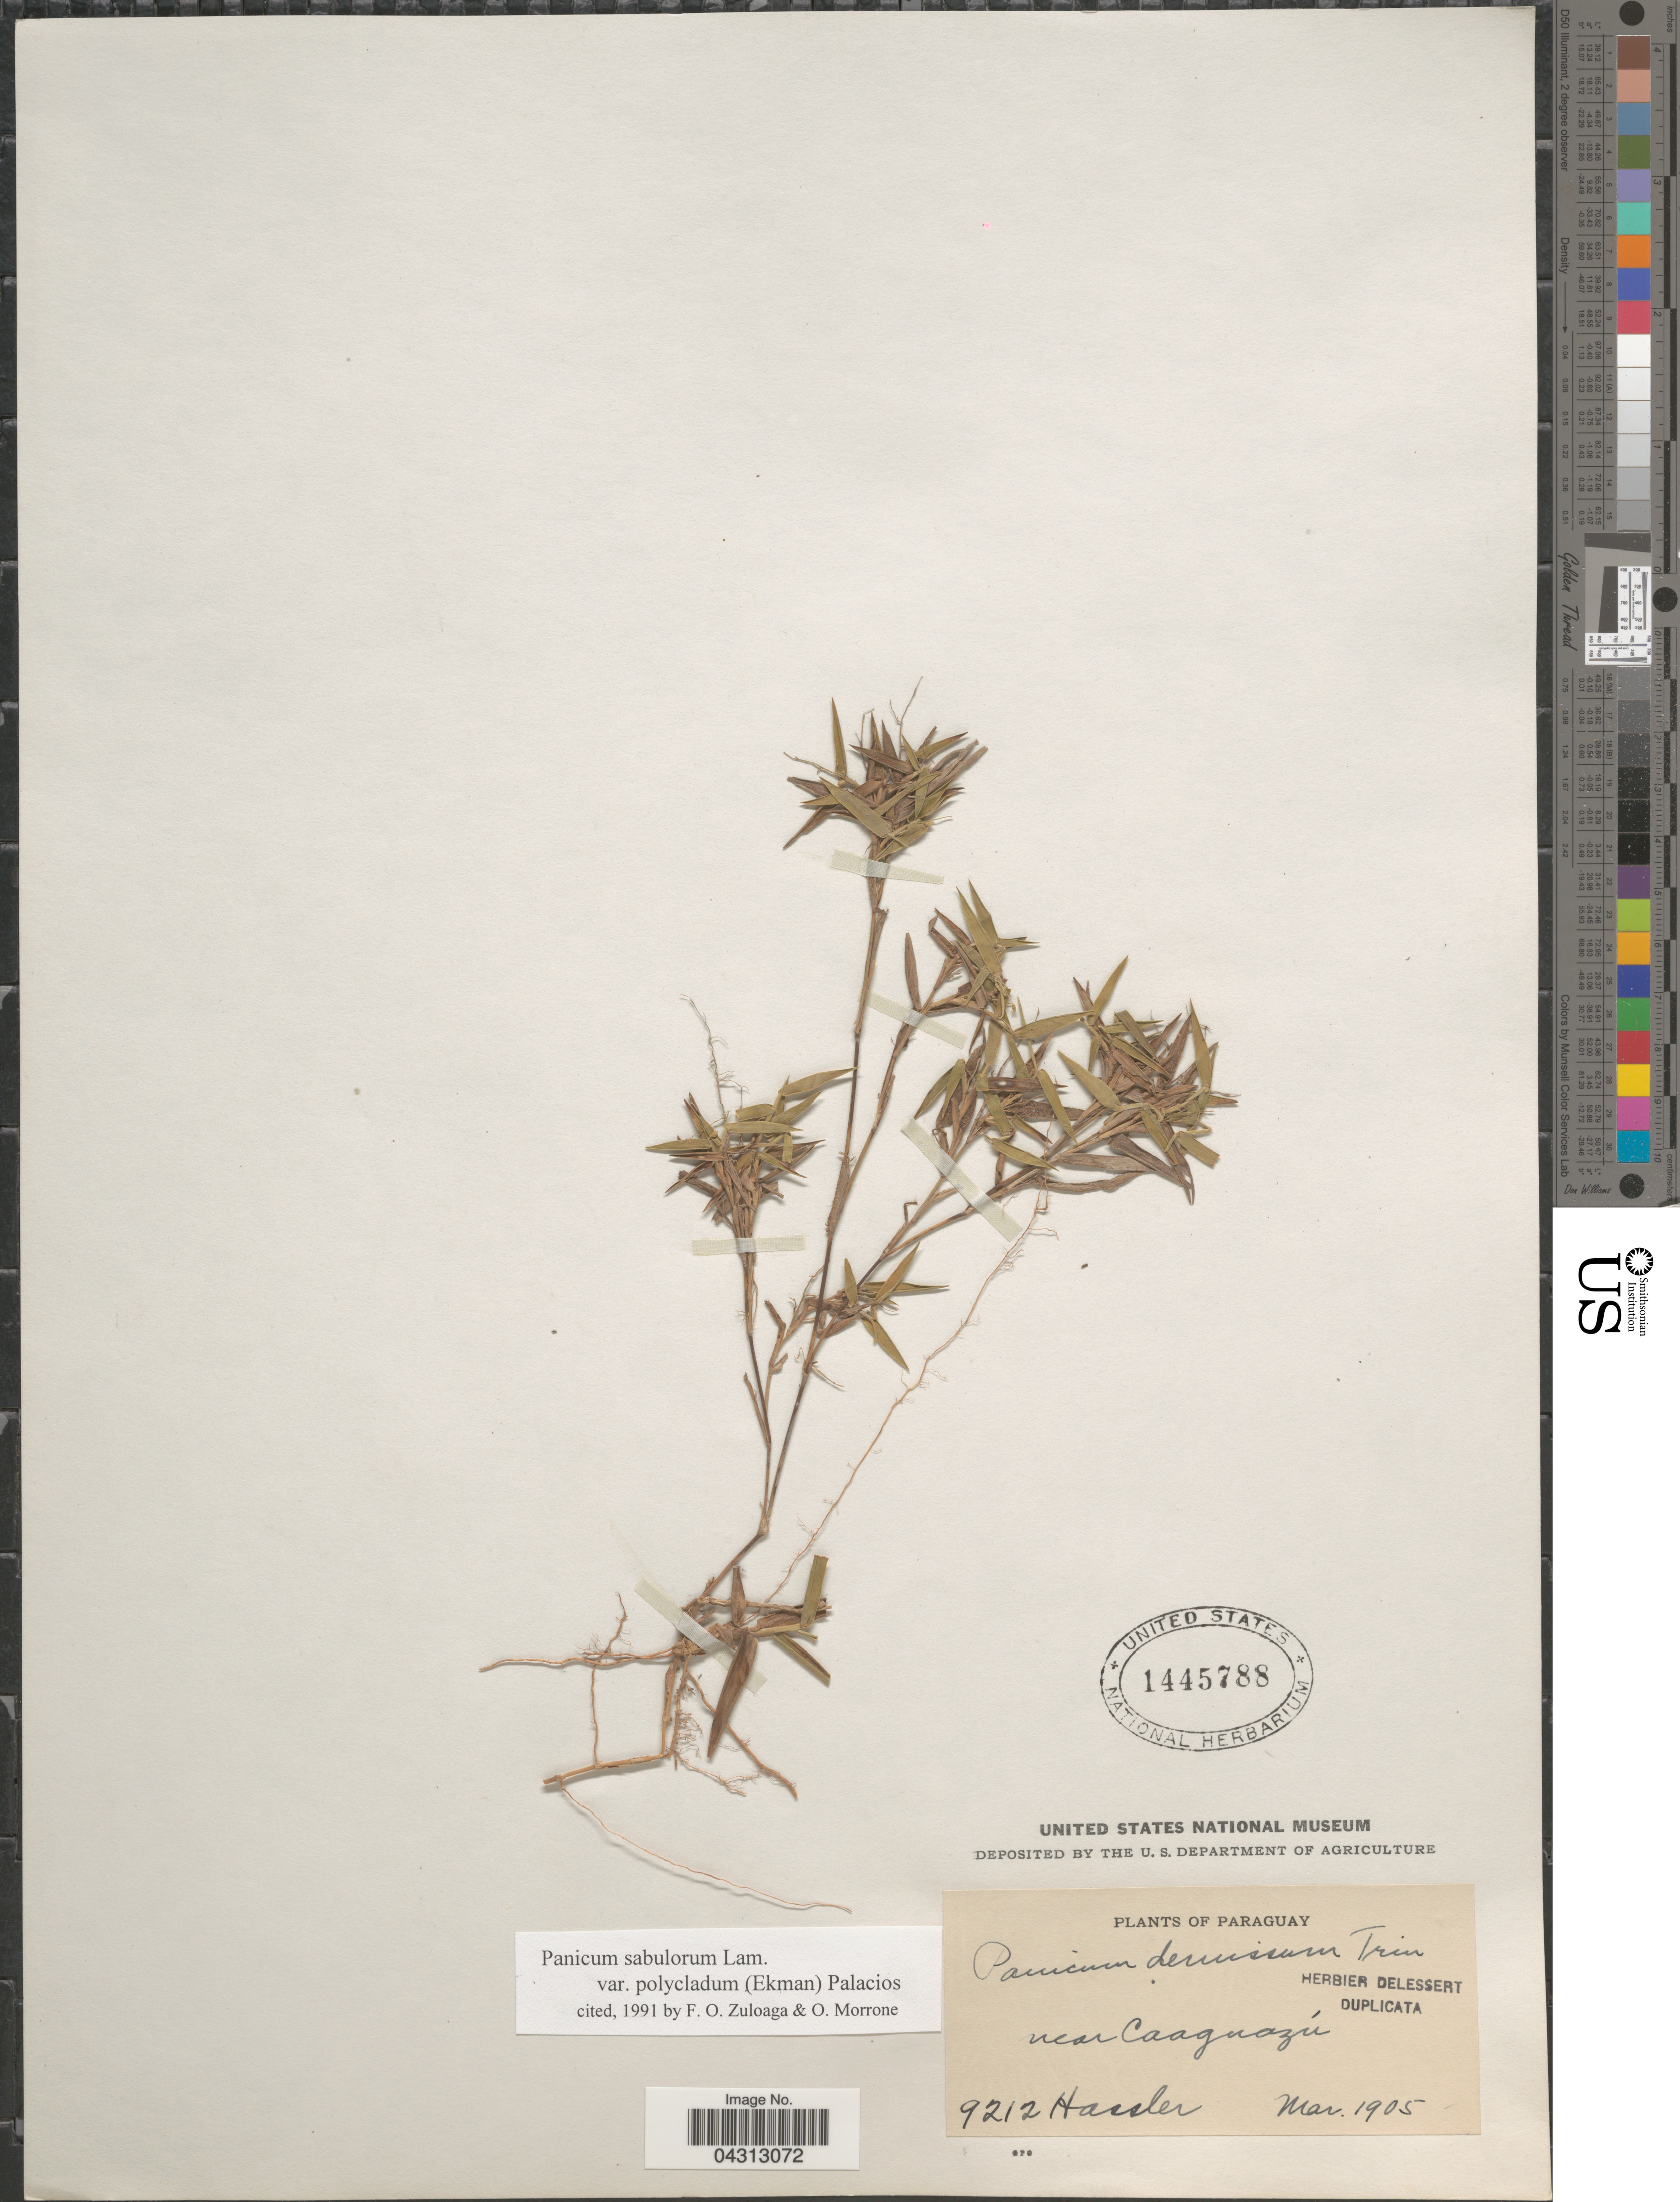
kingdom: Plantae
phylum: Tracheophyta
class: Liliopsida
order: Poales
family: Poaceae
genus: Dichanthelium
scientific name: Dichanthelium sabulorum var. polycladum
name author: (Ekman) Zuloaga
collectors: Hassler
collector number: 9212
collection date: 1905-03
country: Paraguay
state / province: Caaguazu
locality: Near Caaguazú.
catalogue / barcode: US 1445788